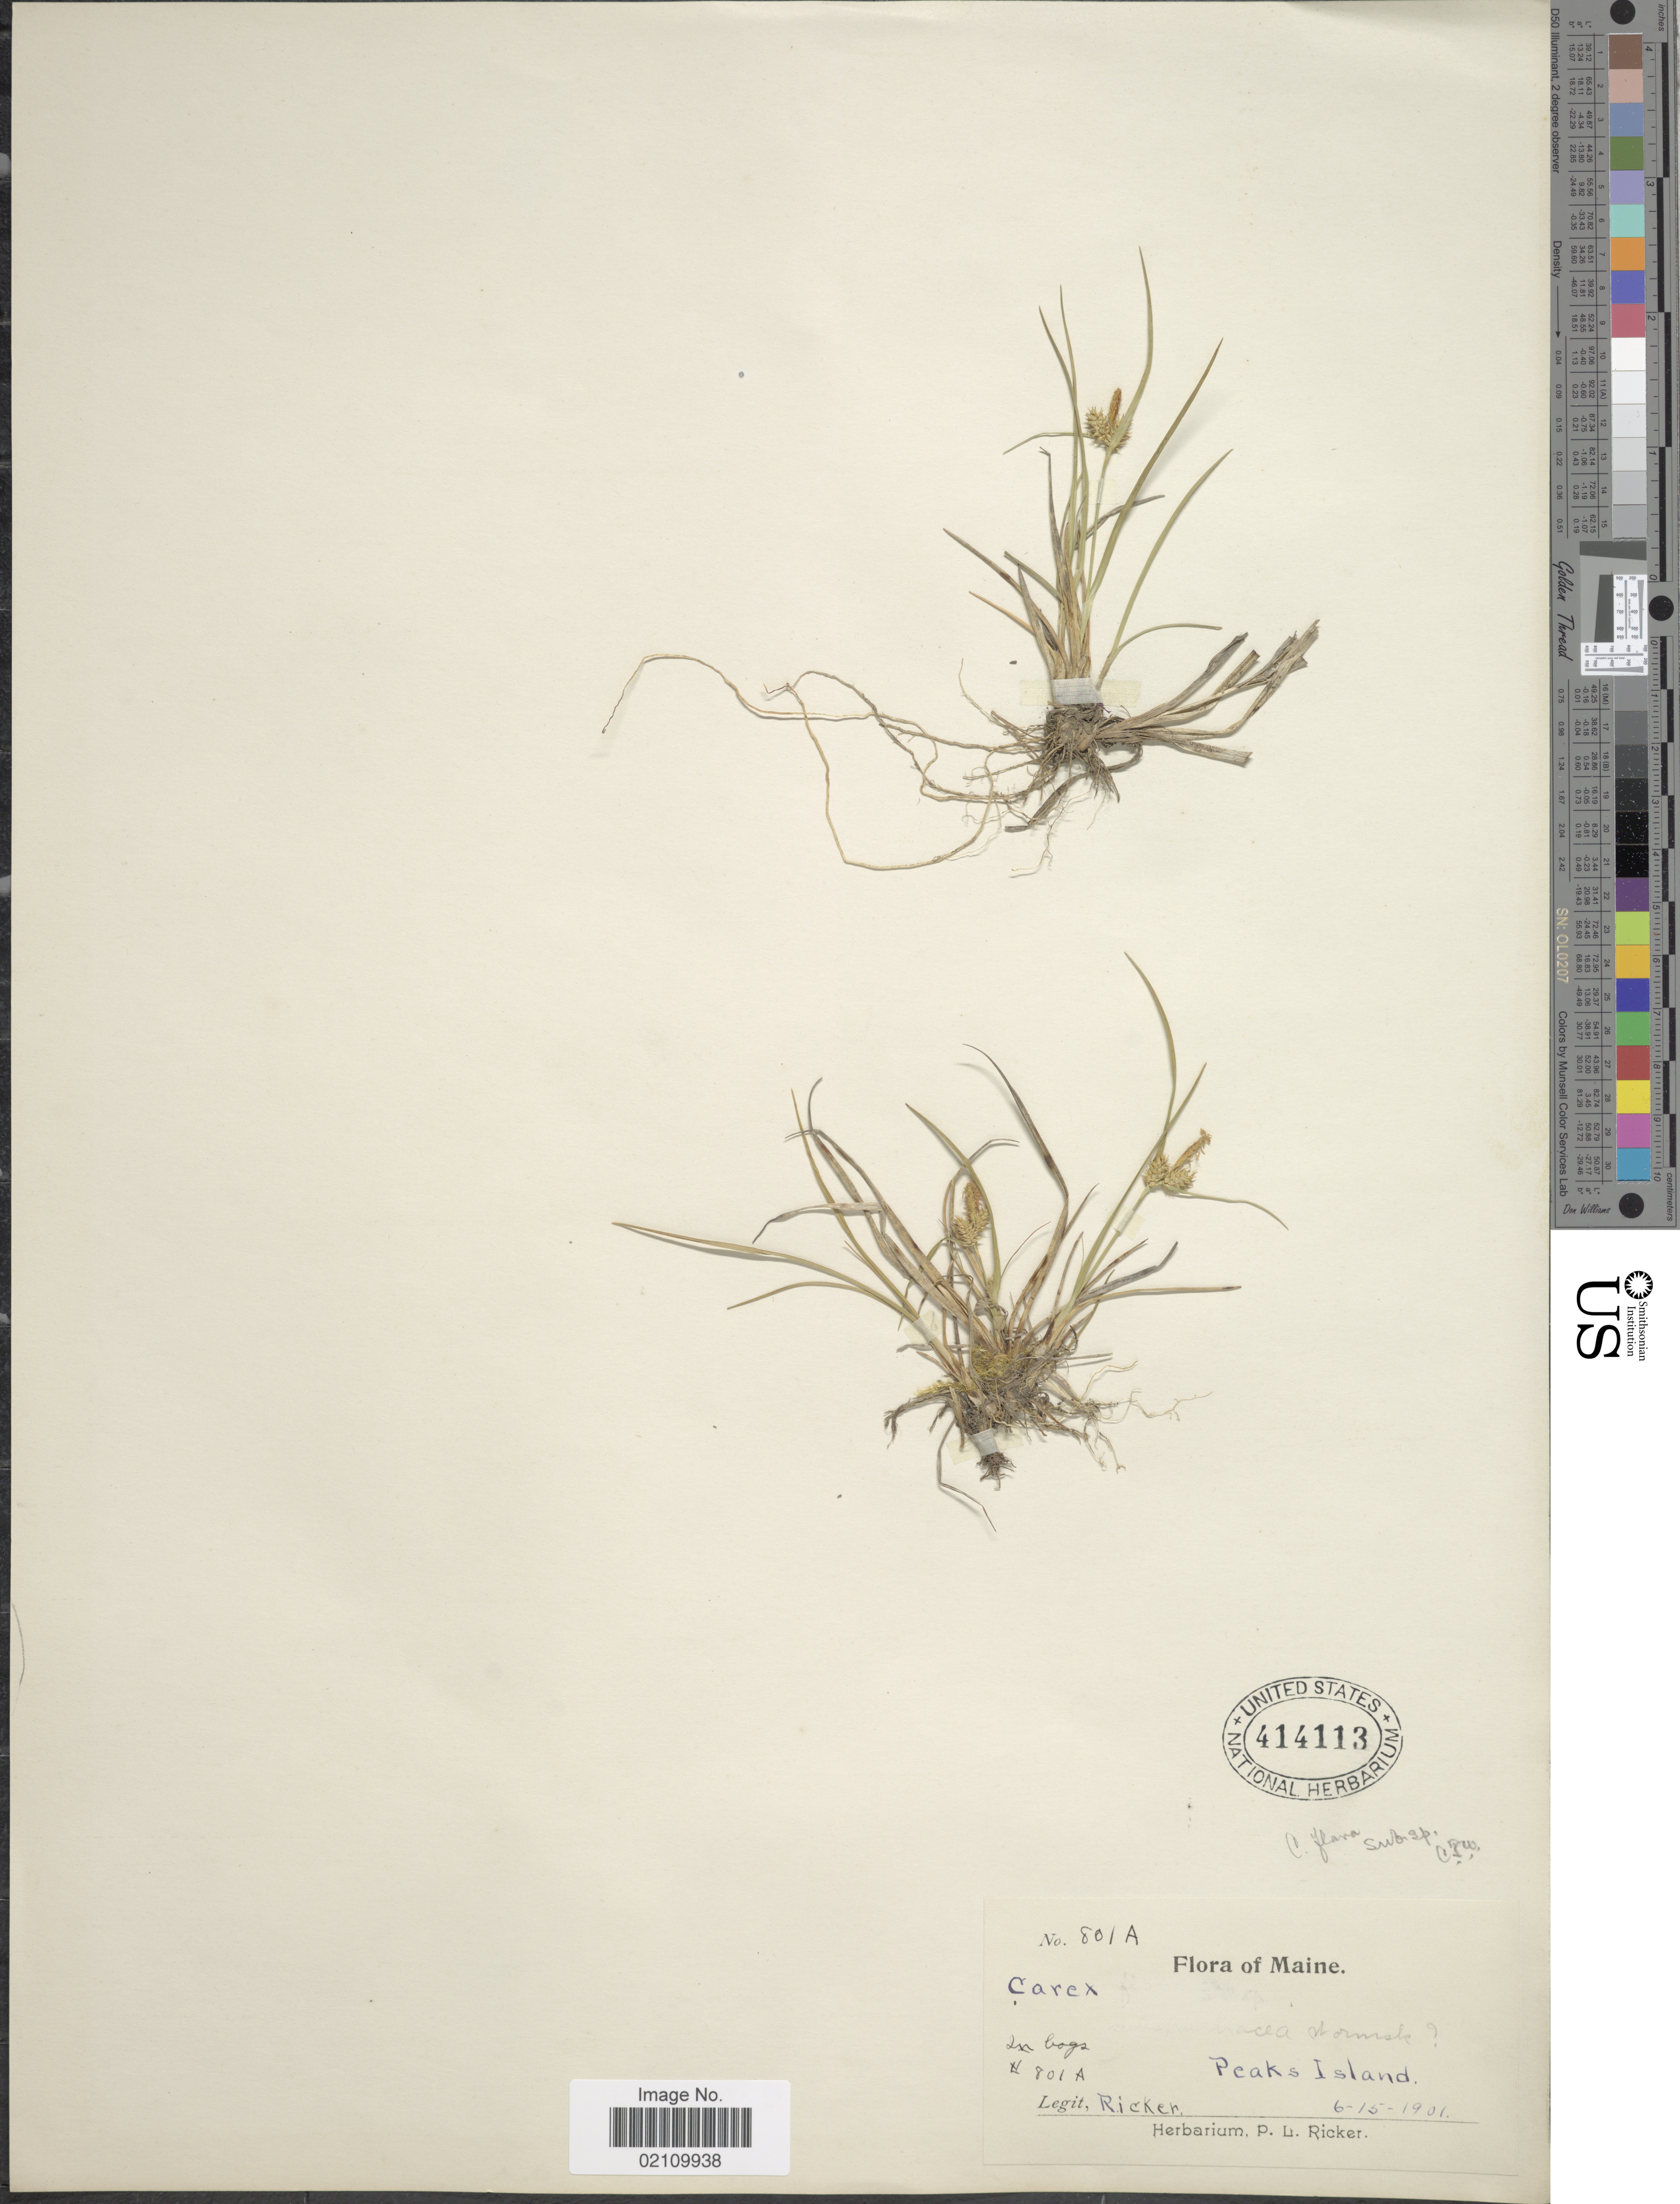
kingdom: Plantae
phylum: Tracheophyta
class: Liliopsida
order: Poales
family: Cyperaceae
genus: Carex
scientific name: Carex flava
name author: L.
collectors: P. Ricker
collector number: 801A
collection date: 1901-06-15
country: United States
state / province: Maine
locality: In bogs. Peaks Island.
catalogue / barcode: US 414113